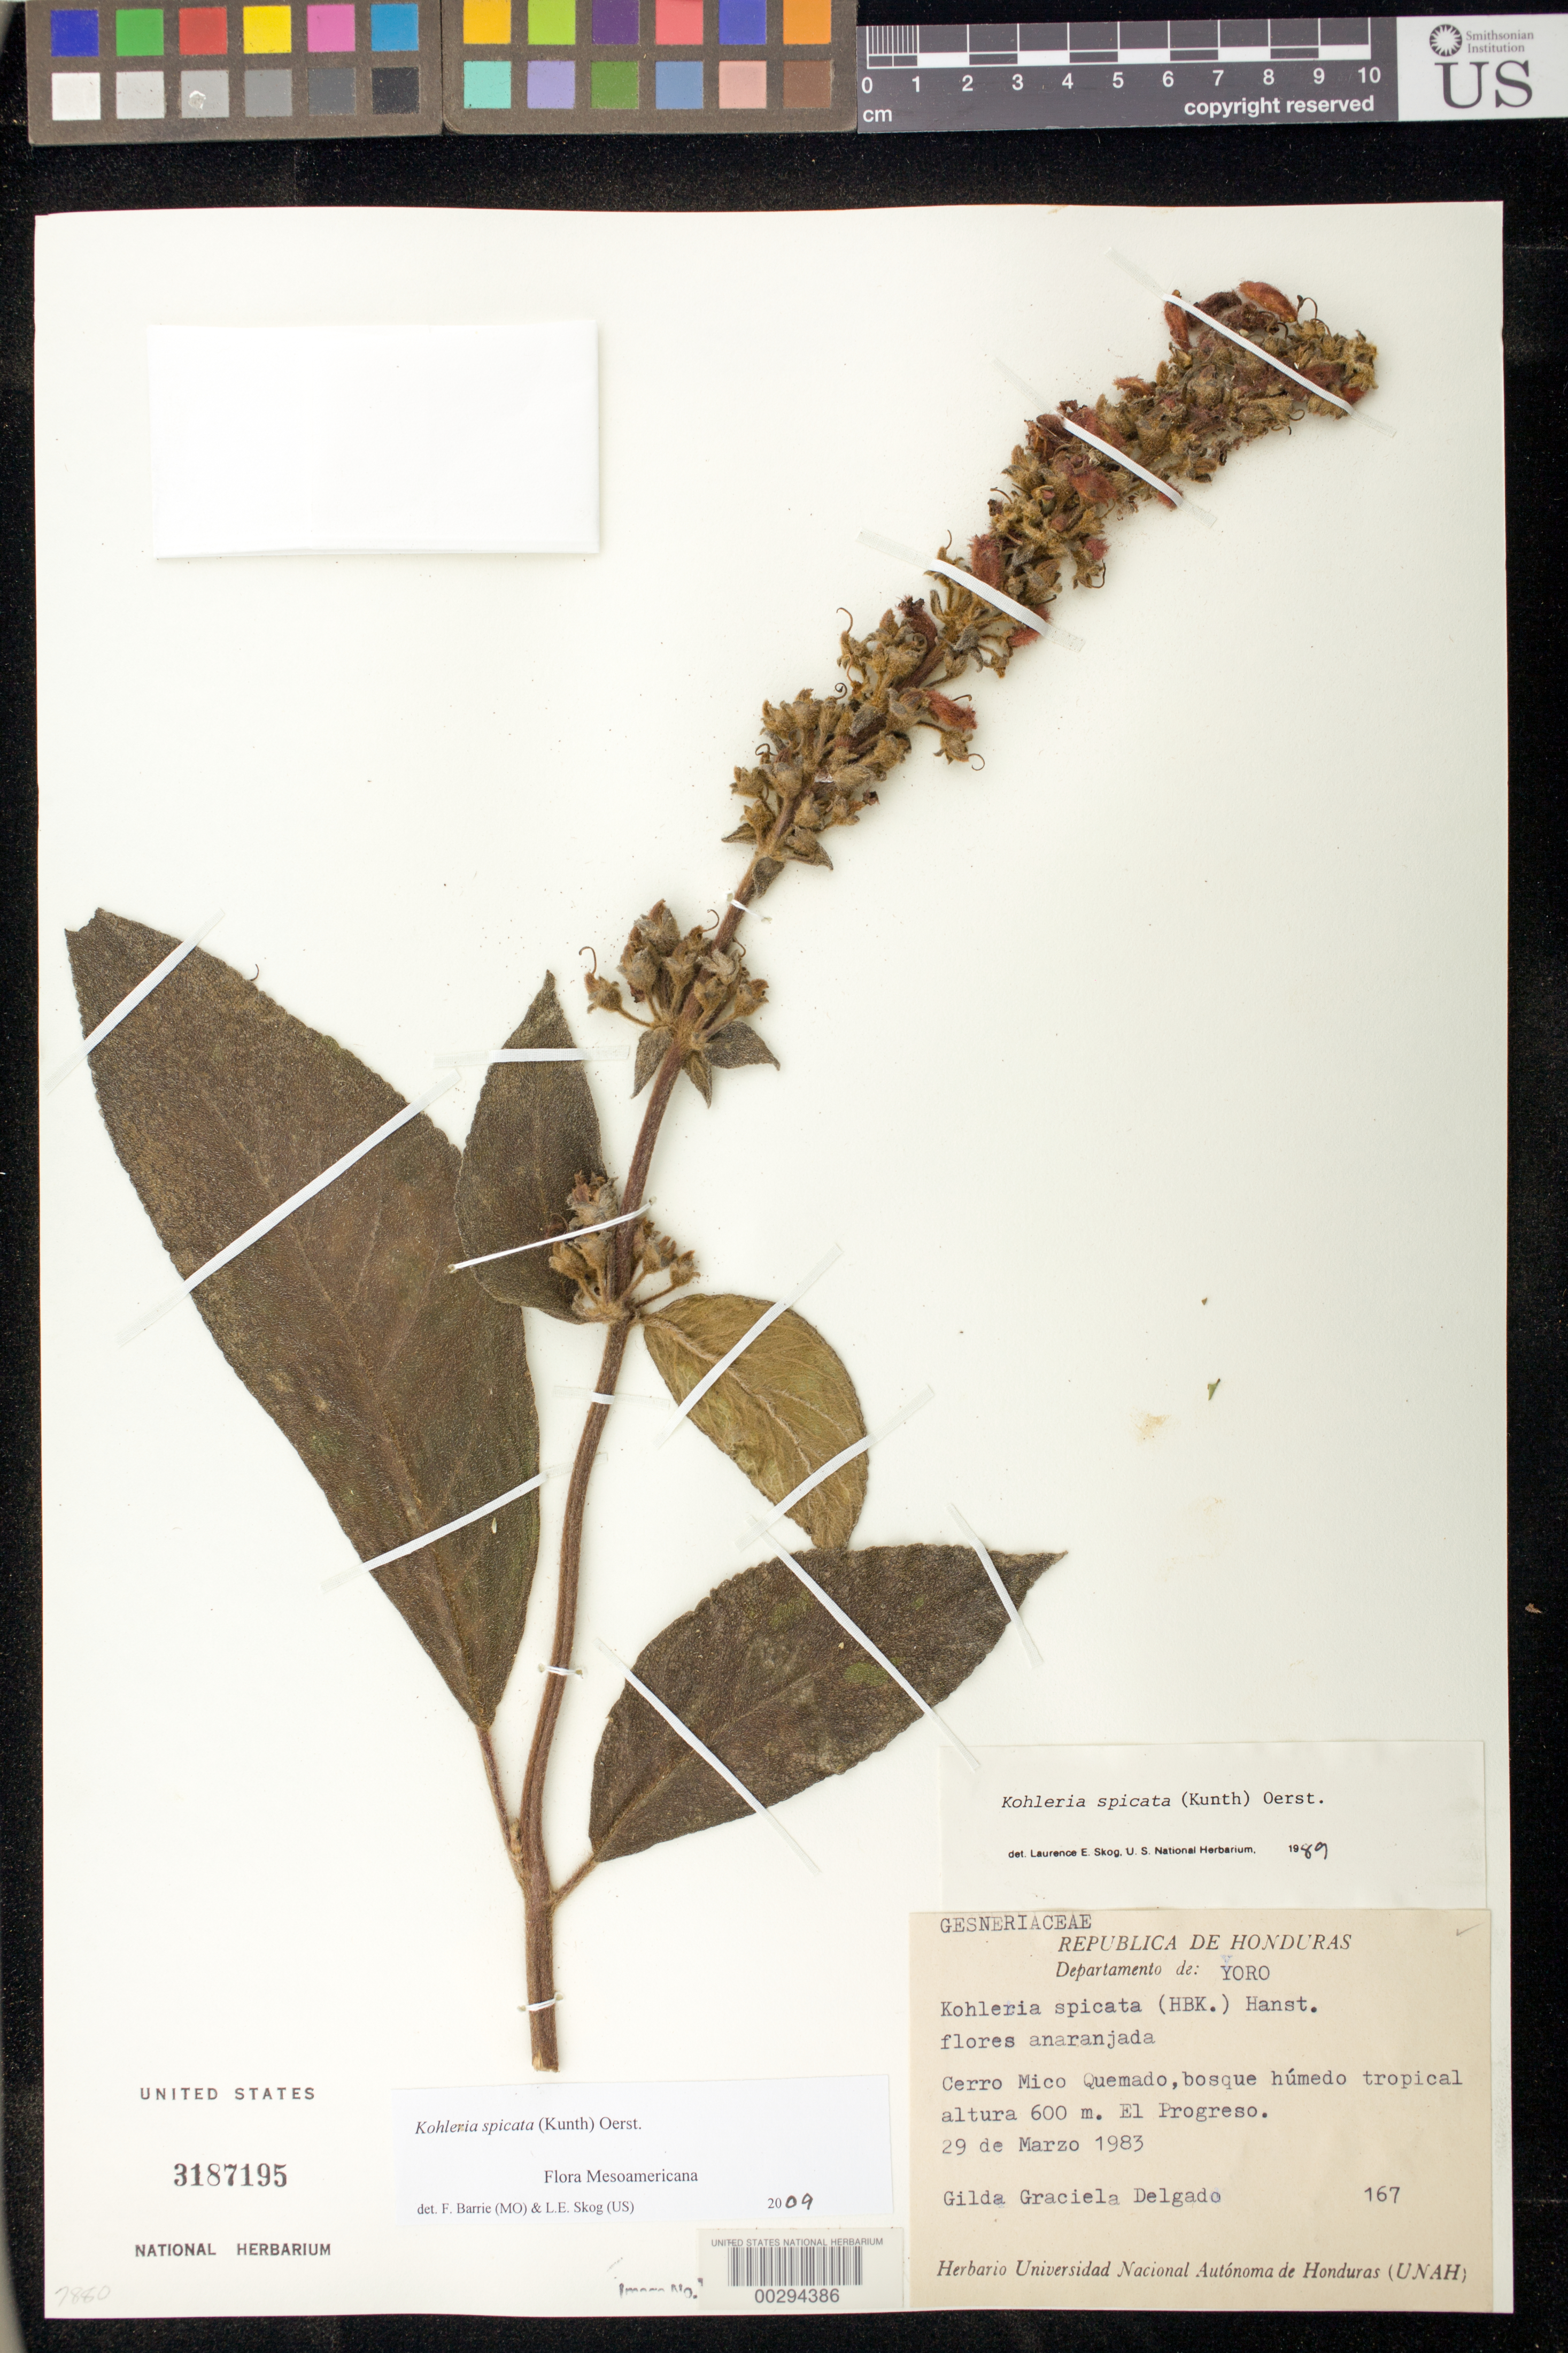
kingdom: Plantae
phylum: Tracheophyta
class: Magnoliopsida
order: Lamiales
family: Gesneriaceae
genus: Kohleria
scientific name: Kohleria spicata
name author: (Kunth) Oerst.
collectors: G. G. Delgado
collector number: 167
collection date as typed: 29 Mar 1983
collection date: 1983-03-29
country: Honduras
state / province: Yoro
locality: Cerro Mico Quemado, El Progreso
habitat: Humid tropical forest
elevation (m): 600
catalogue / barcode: US 3187195